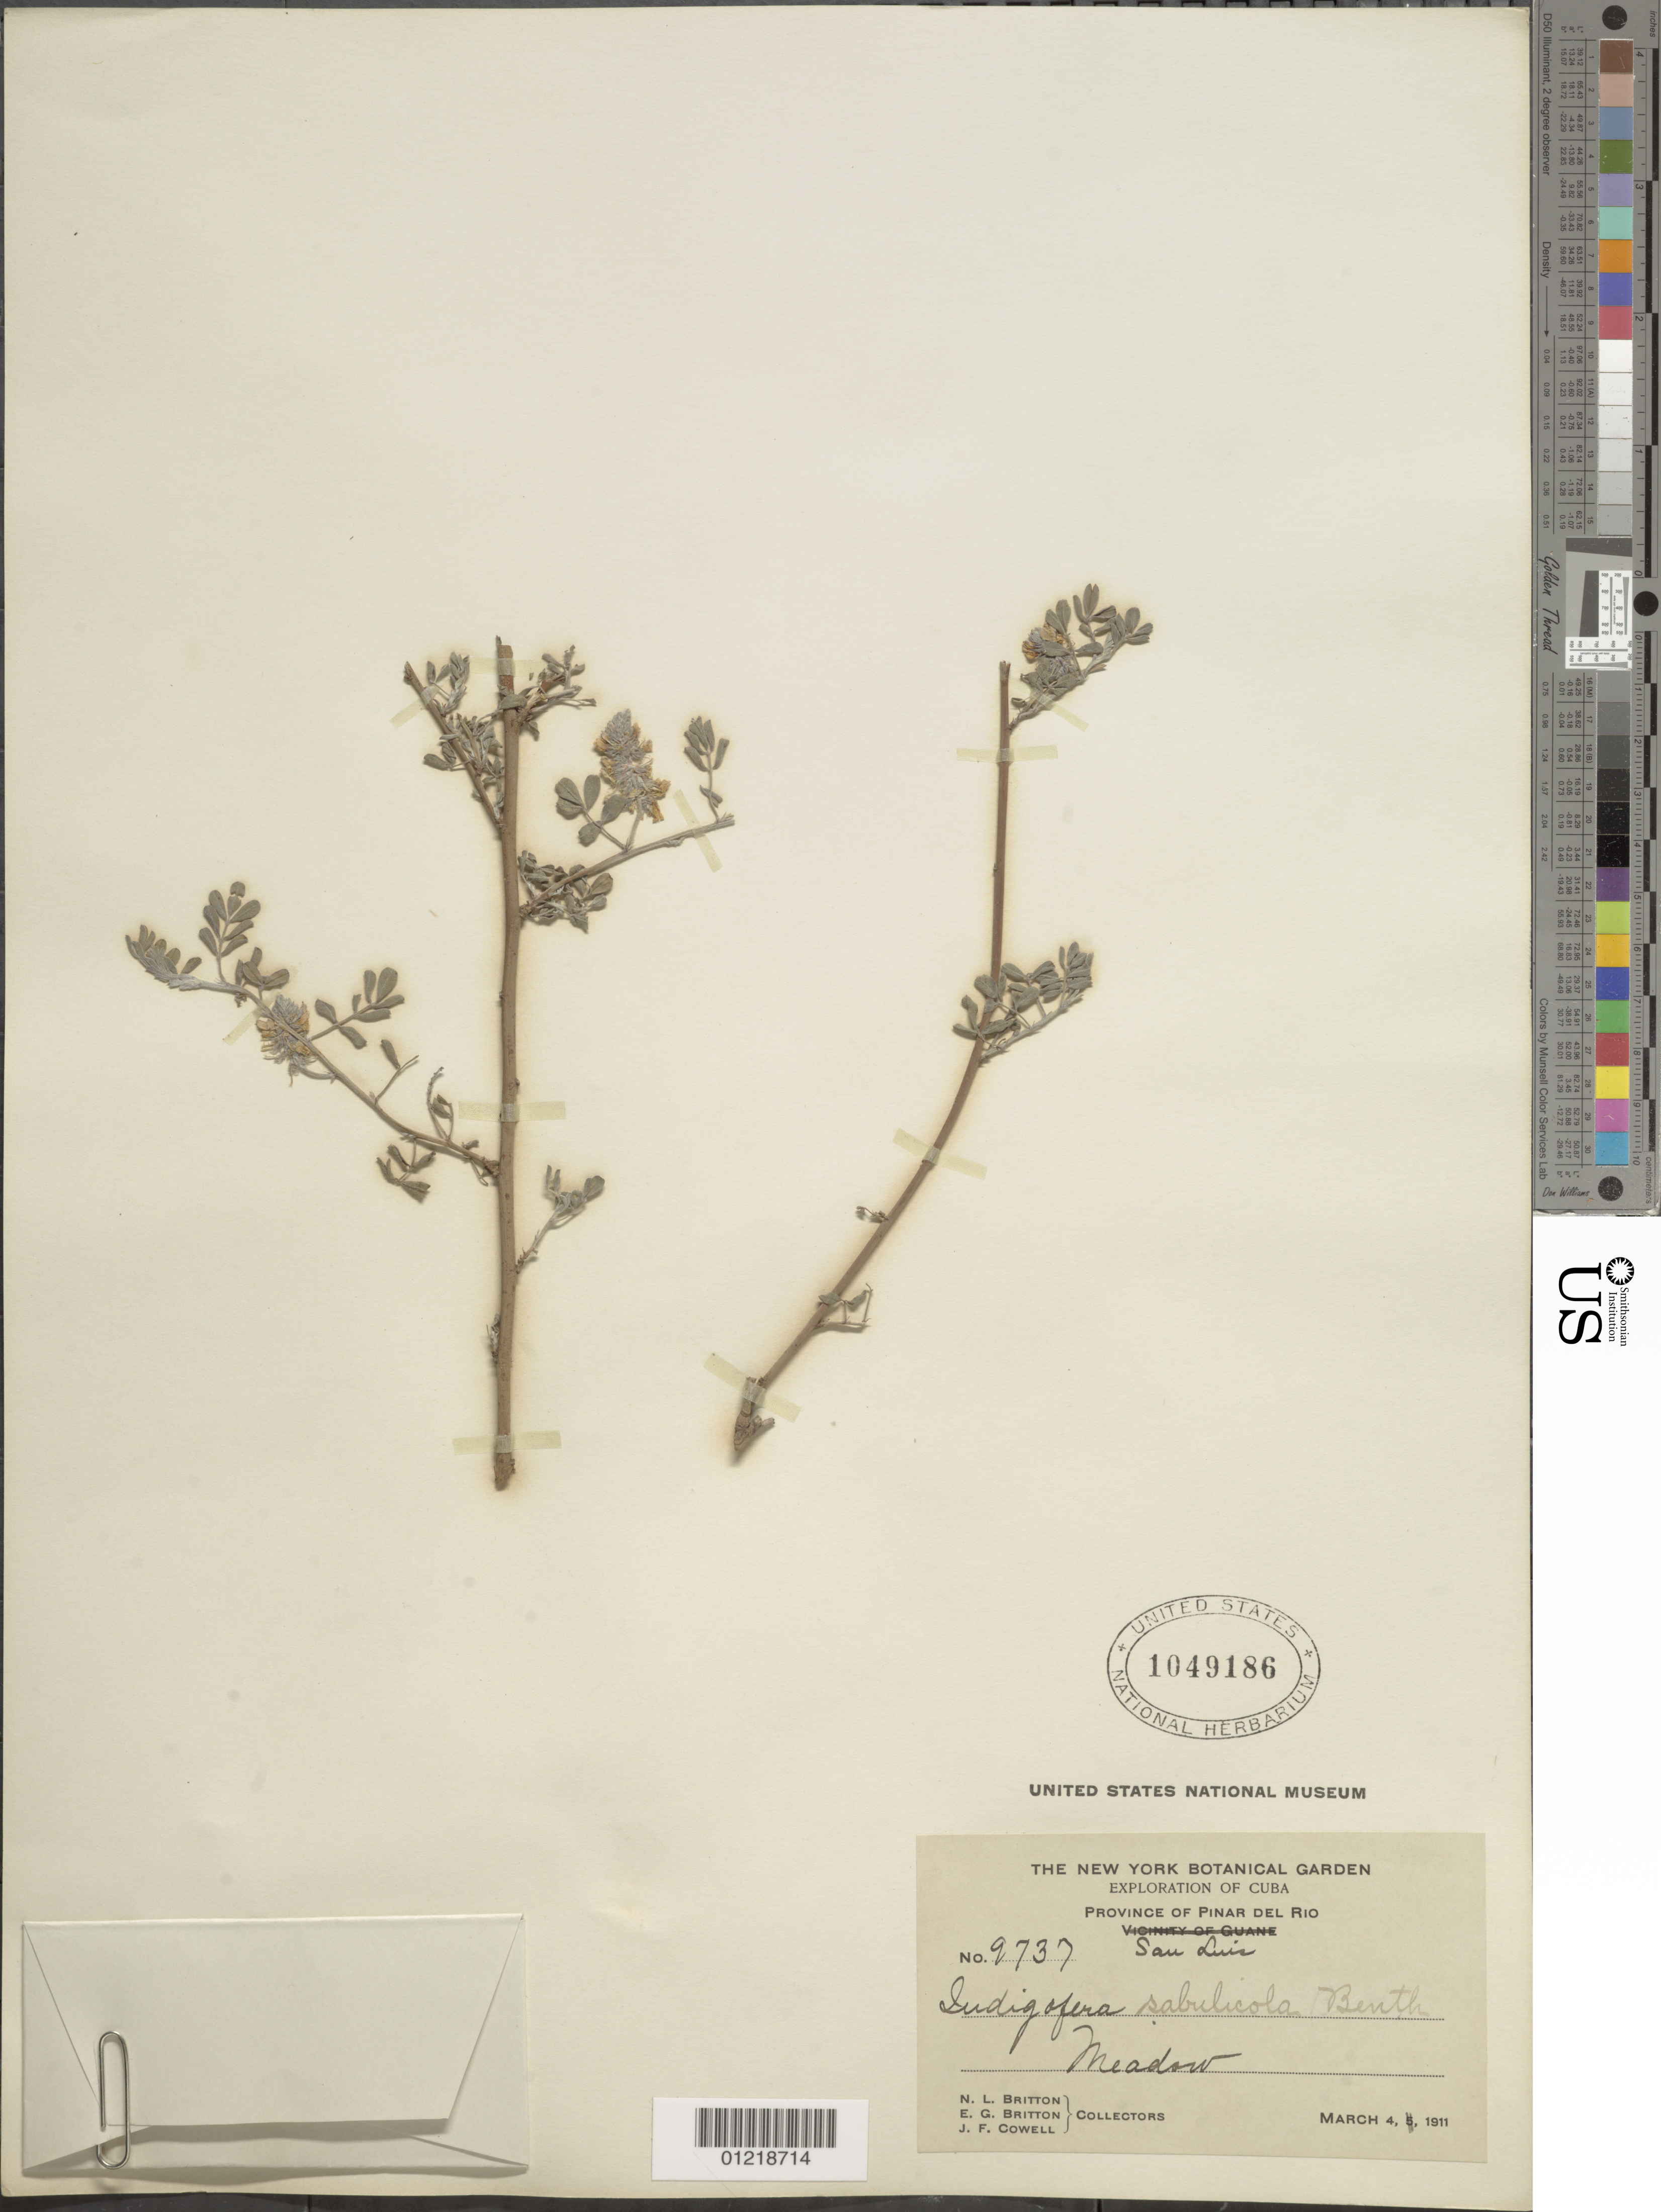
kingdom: Plantae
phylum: Tracheophyta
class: Magnoliopsida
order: Fabales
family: Fabaceae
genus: Indigofera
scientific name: Indigofera sabulicola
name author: Benth.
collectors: N. Britton, E. G. Britton & J. F. Cowell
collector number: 9737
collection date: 1911-03-04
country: Cuba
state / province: Pinar del Río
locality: San Luis.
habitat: Meadow.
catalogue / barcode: US 1049186